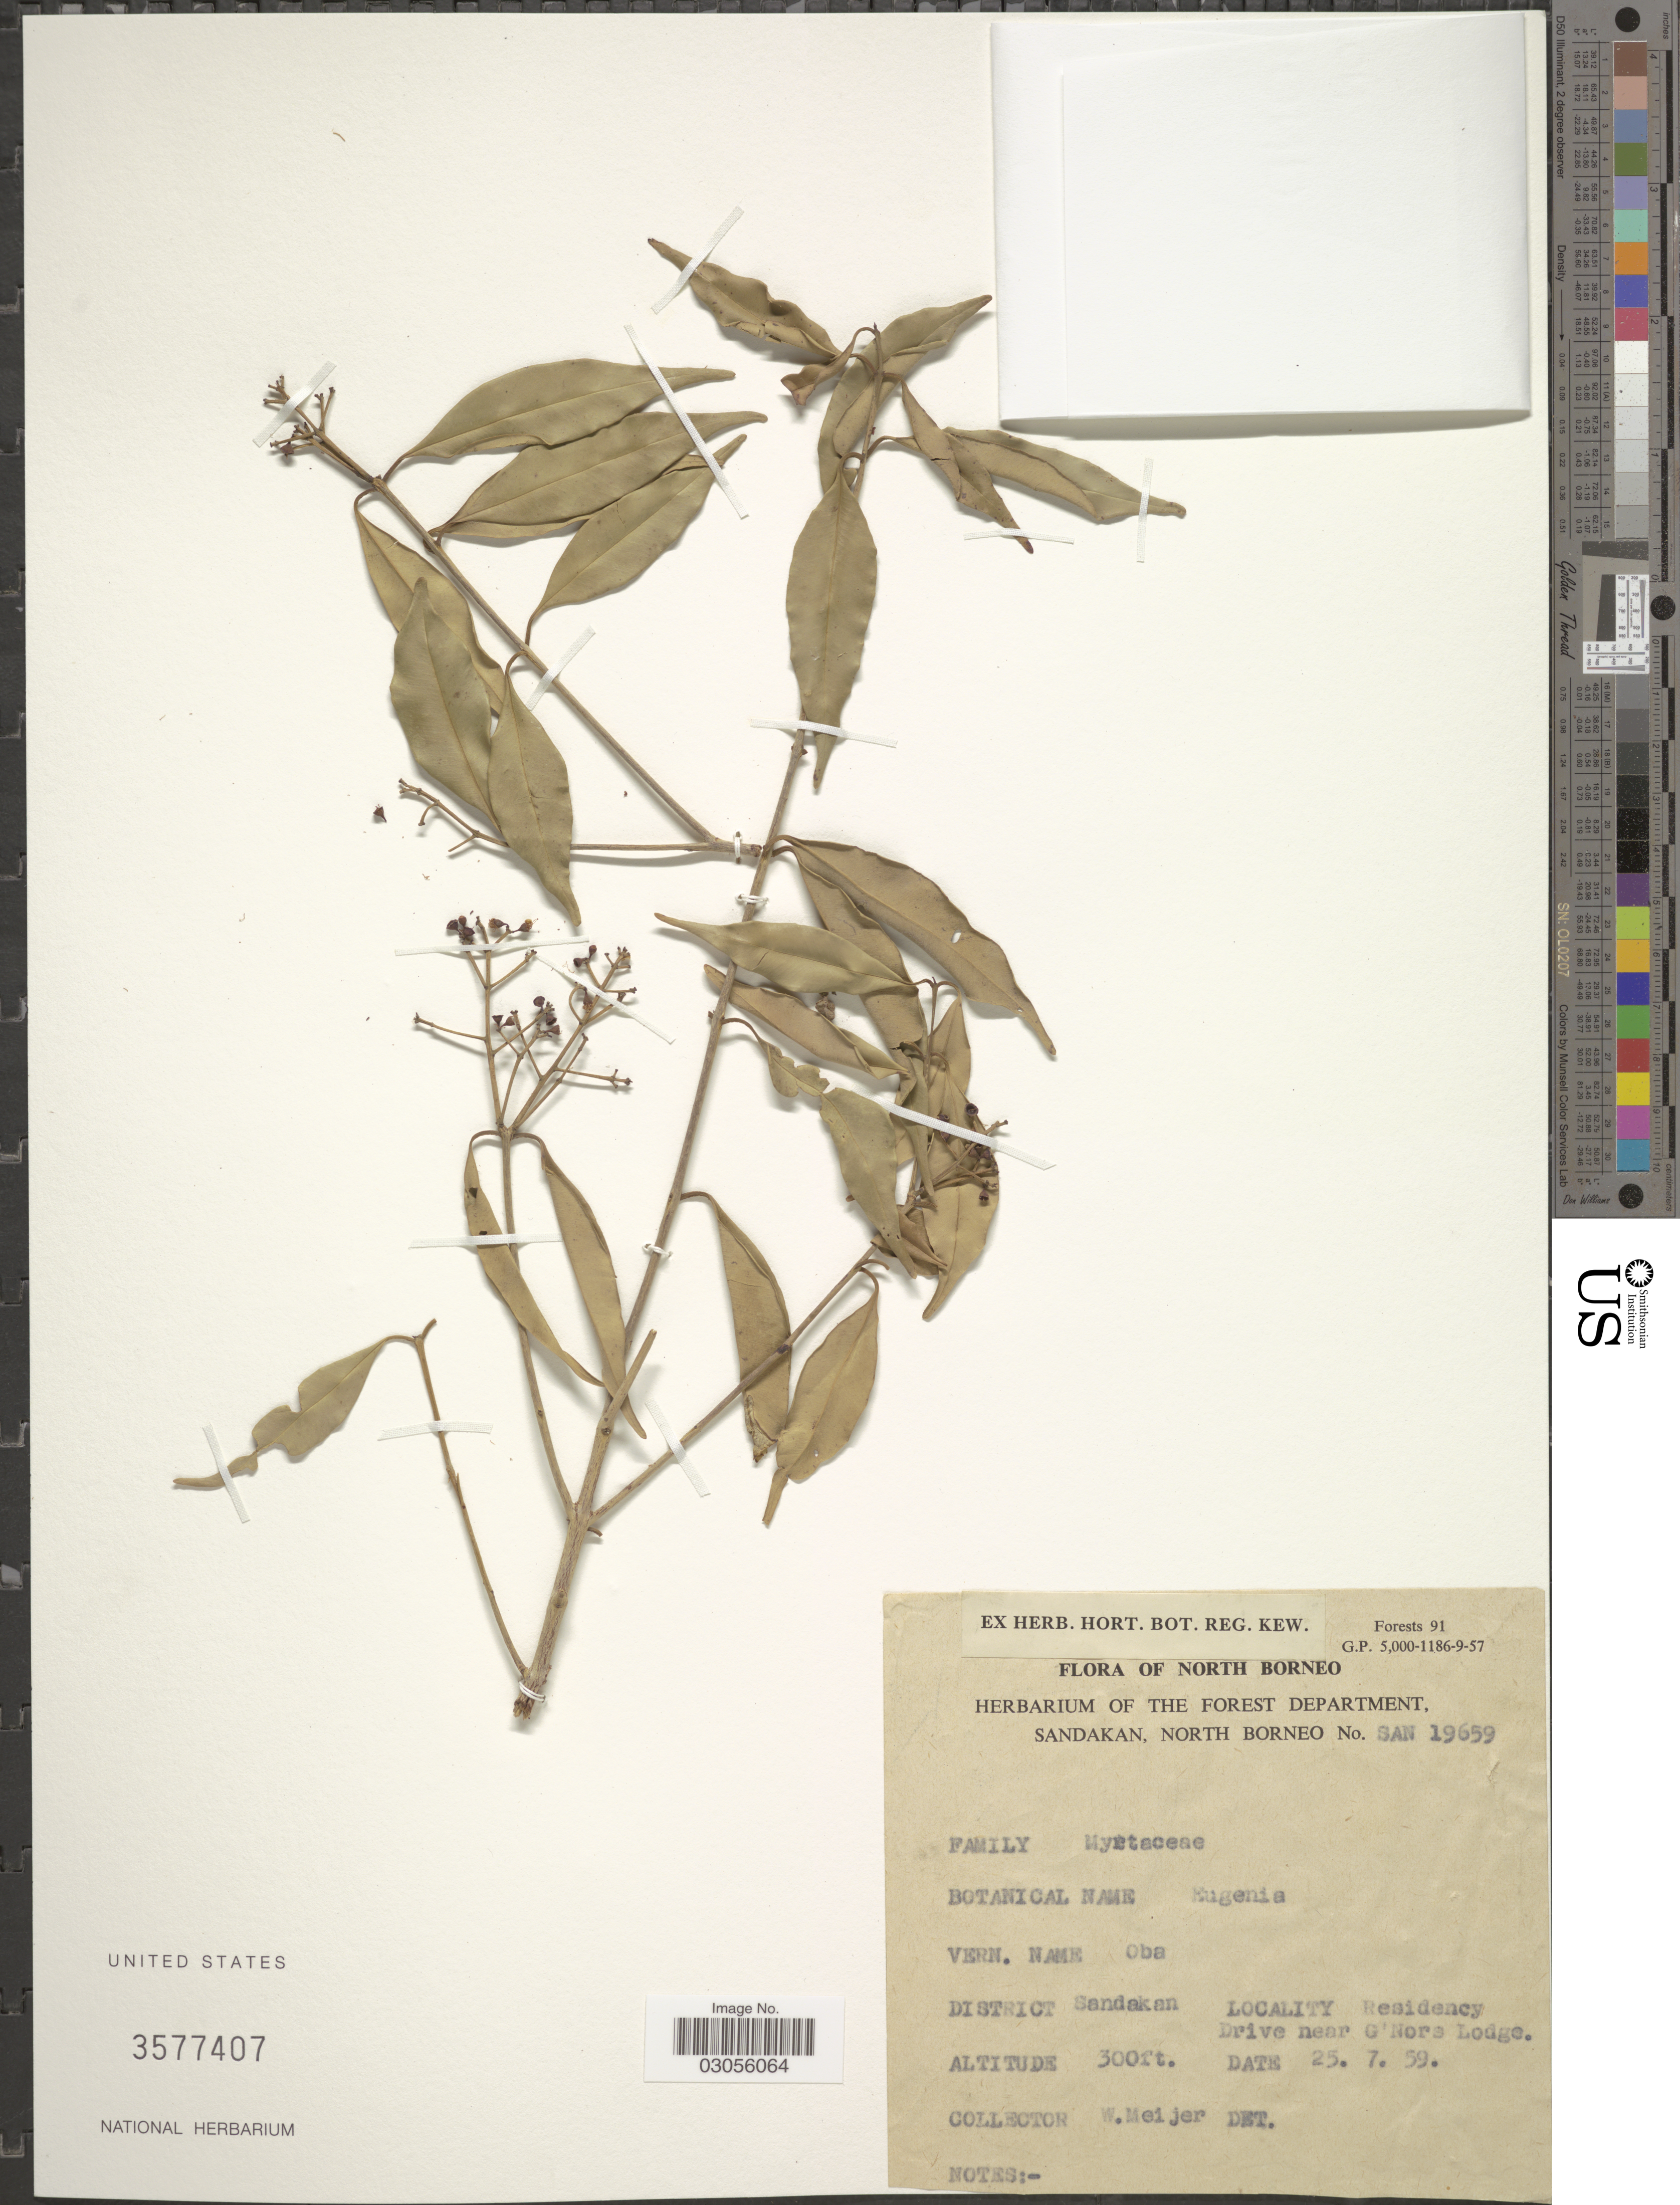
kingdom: Plantae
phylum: Tracheophyta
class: Magnoliopsida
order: Myrtales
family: Myrtaceae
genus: Syzygium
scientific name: Syzygium leucoxylon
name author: Korth.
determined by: Strong, Mark T., (BOT), Smithsonian Institution - National Museum of Natural History (UNITED STATES)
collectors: W. Meijer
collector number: SAN 19659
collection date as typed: Transcribed d/m/y: 25/7/59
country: Malaysia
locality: North Borneo. District Sandakan. Residency Drive near G'Nors Lodge.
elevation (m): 91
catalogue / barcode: US 3577407